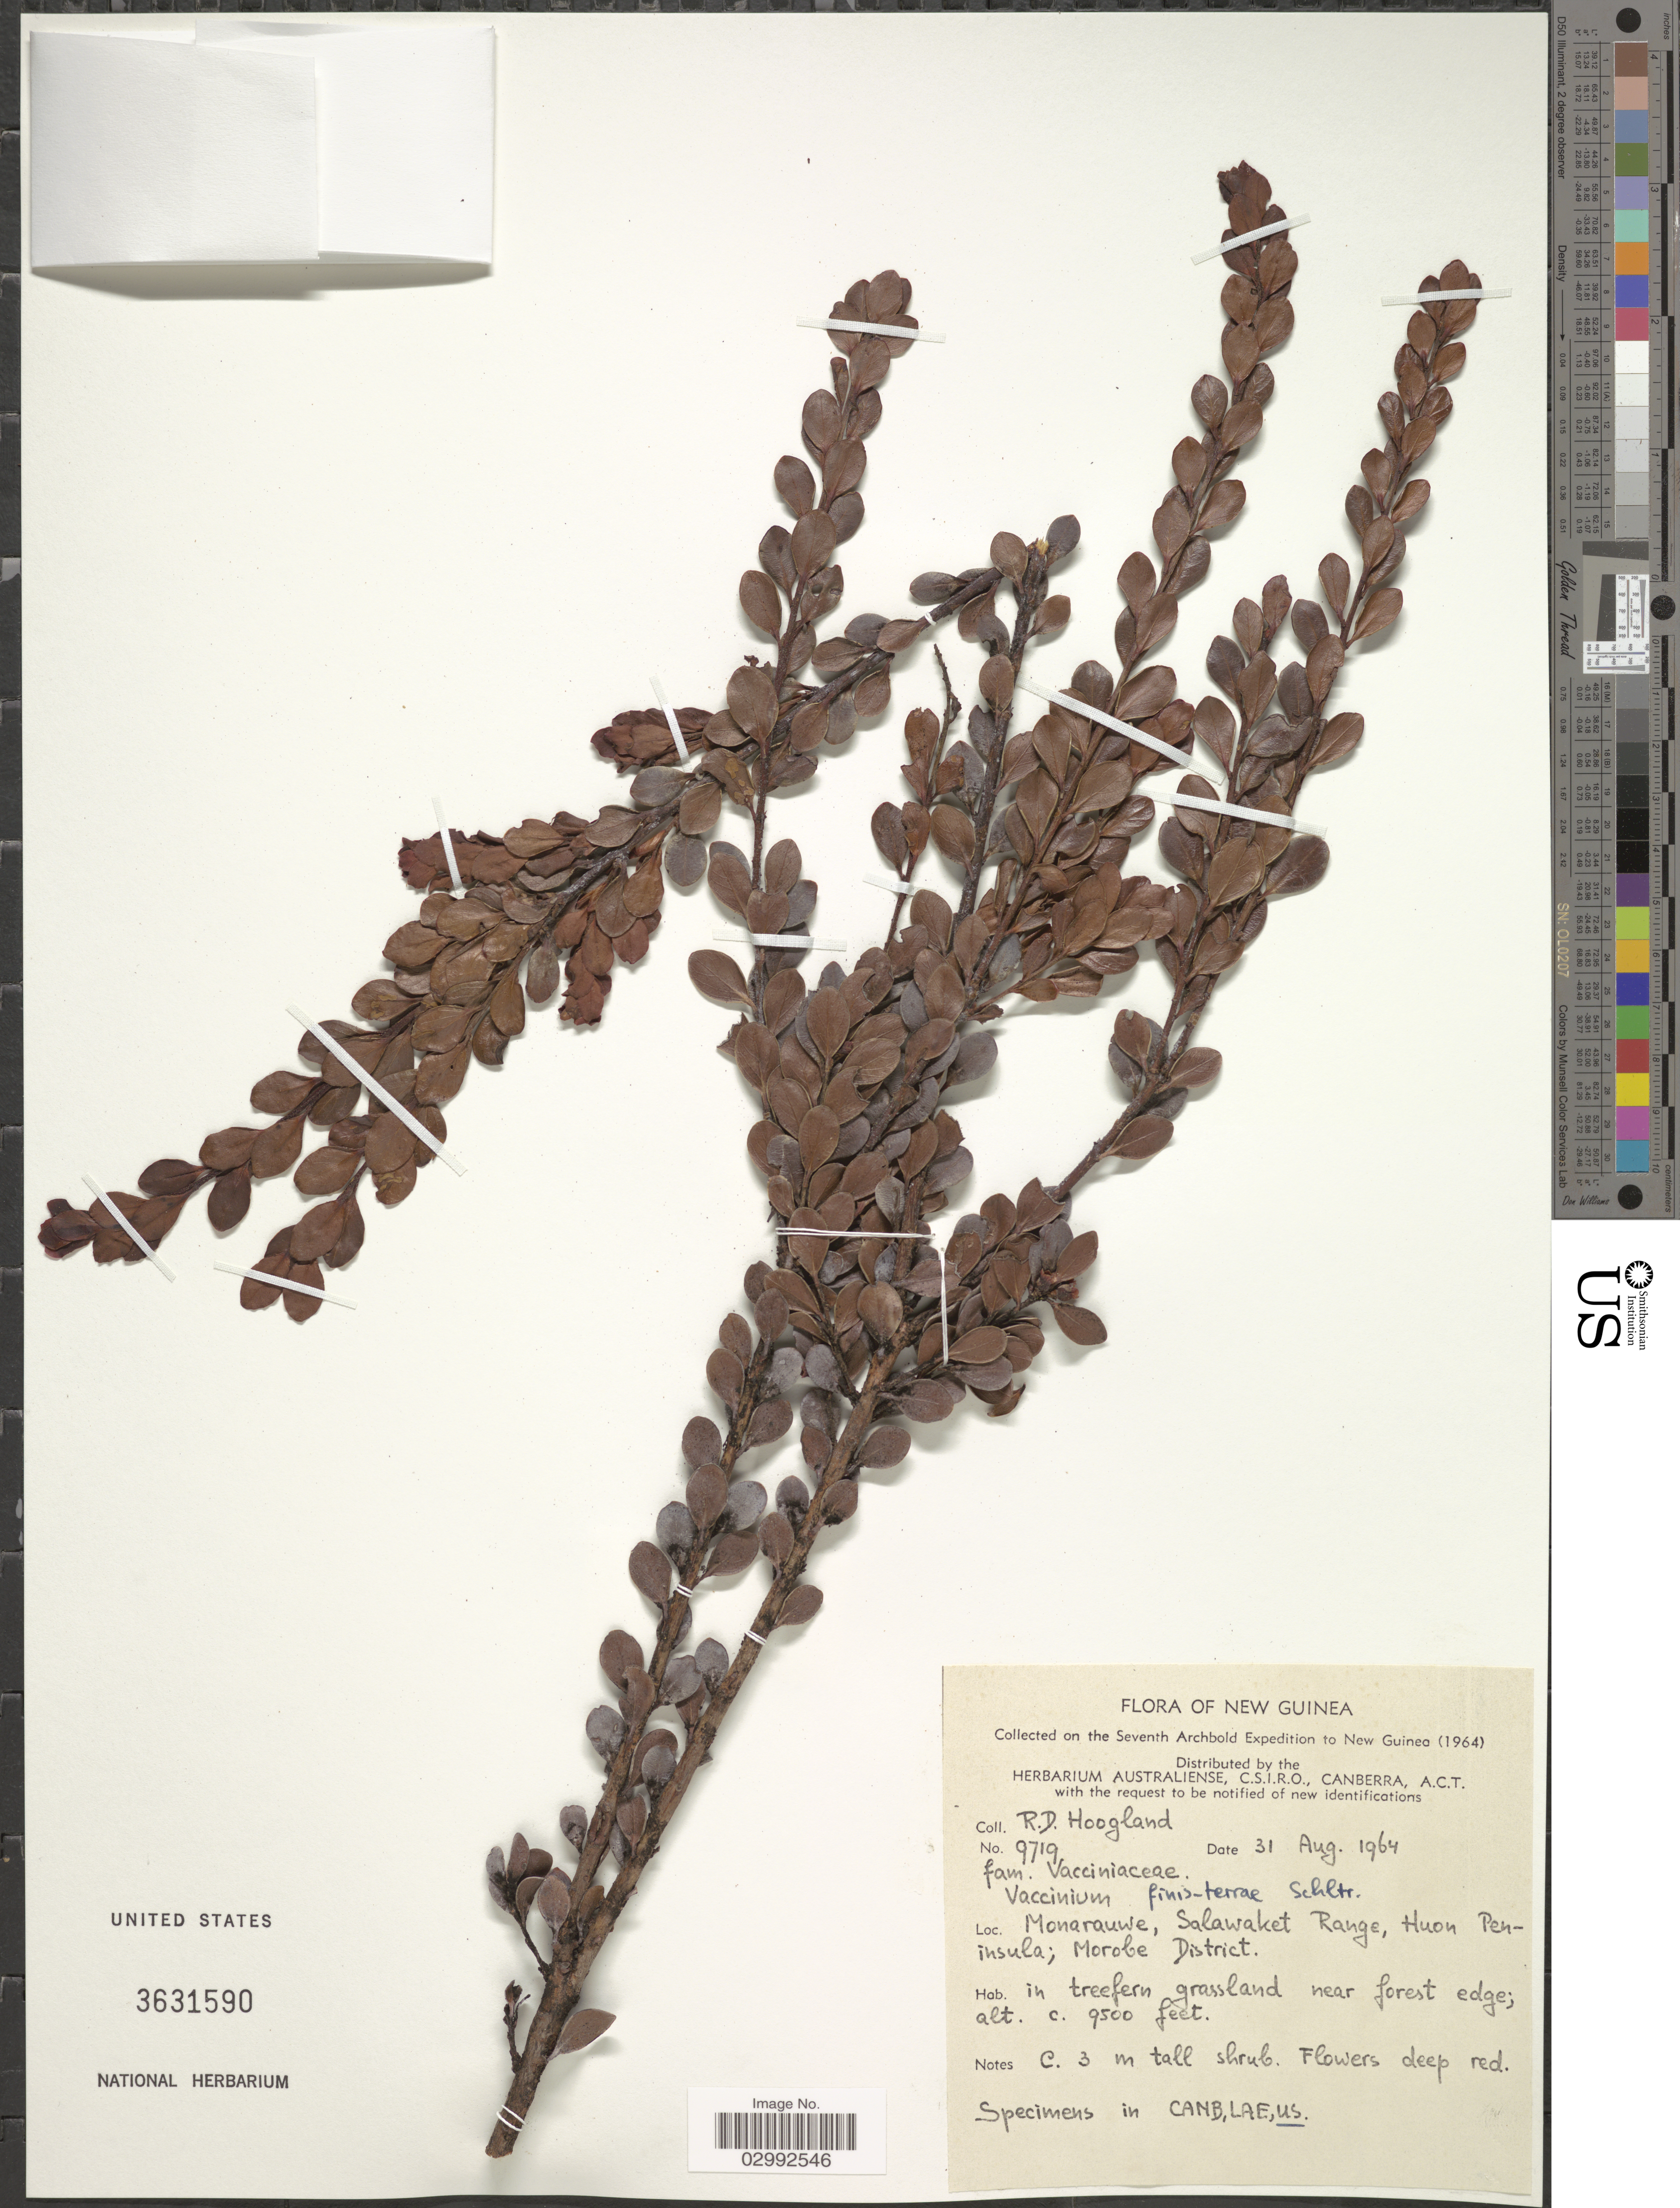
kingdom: Plantae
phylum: Tracheophyta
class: Magnoliopsida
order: Ericales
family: Ericaceae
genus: Vaccinium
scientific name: Vaccinium finisterrae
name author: Schltr.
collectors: R. D. Hoogland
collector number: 9719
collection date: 1964-08-31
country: Papua New Guinea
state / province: Morobe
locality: New Guinea, Monarauwe, Salawaket Range, Huon Peninsula; Morobe District.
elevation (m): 2896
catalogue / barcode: US 3631590